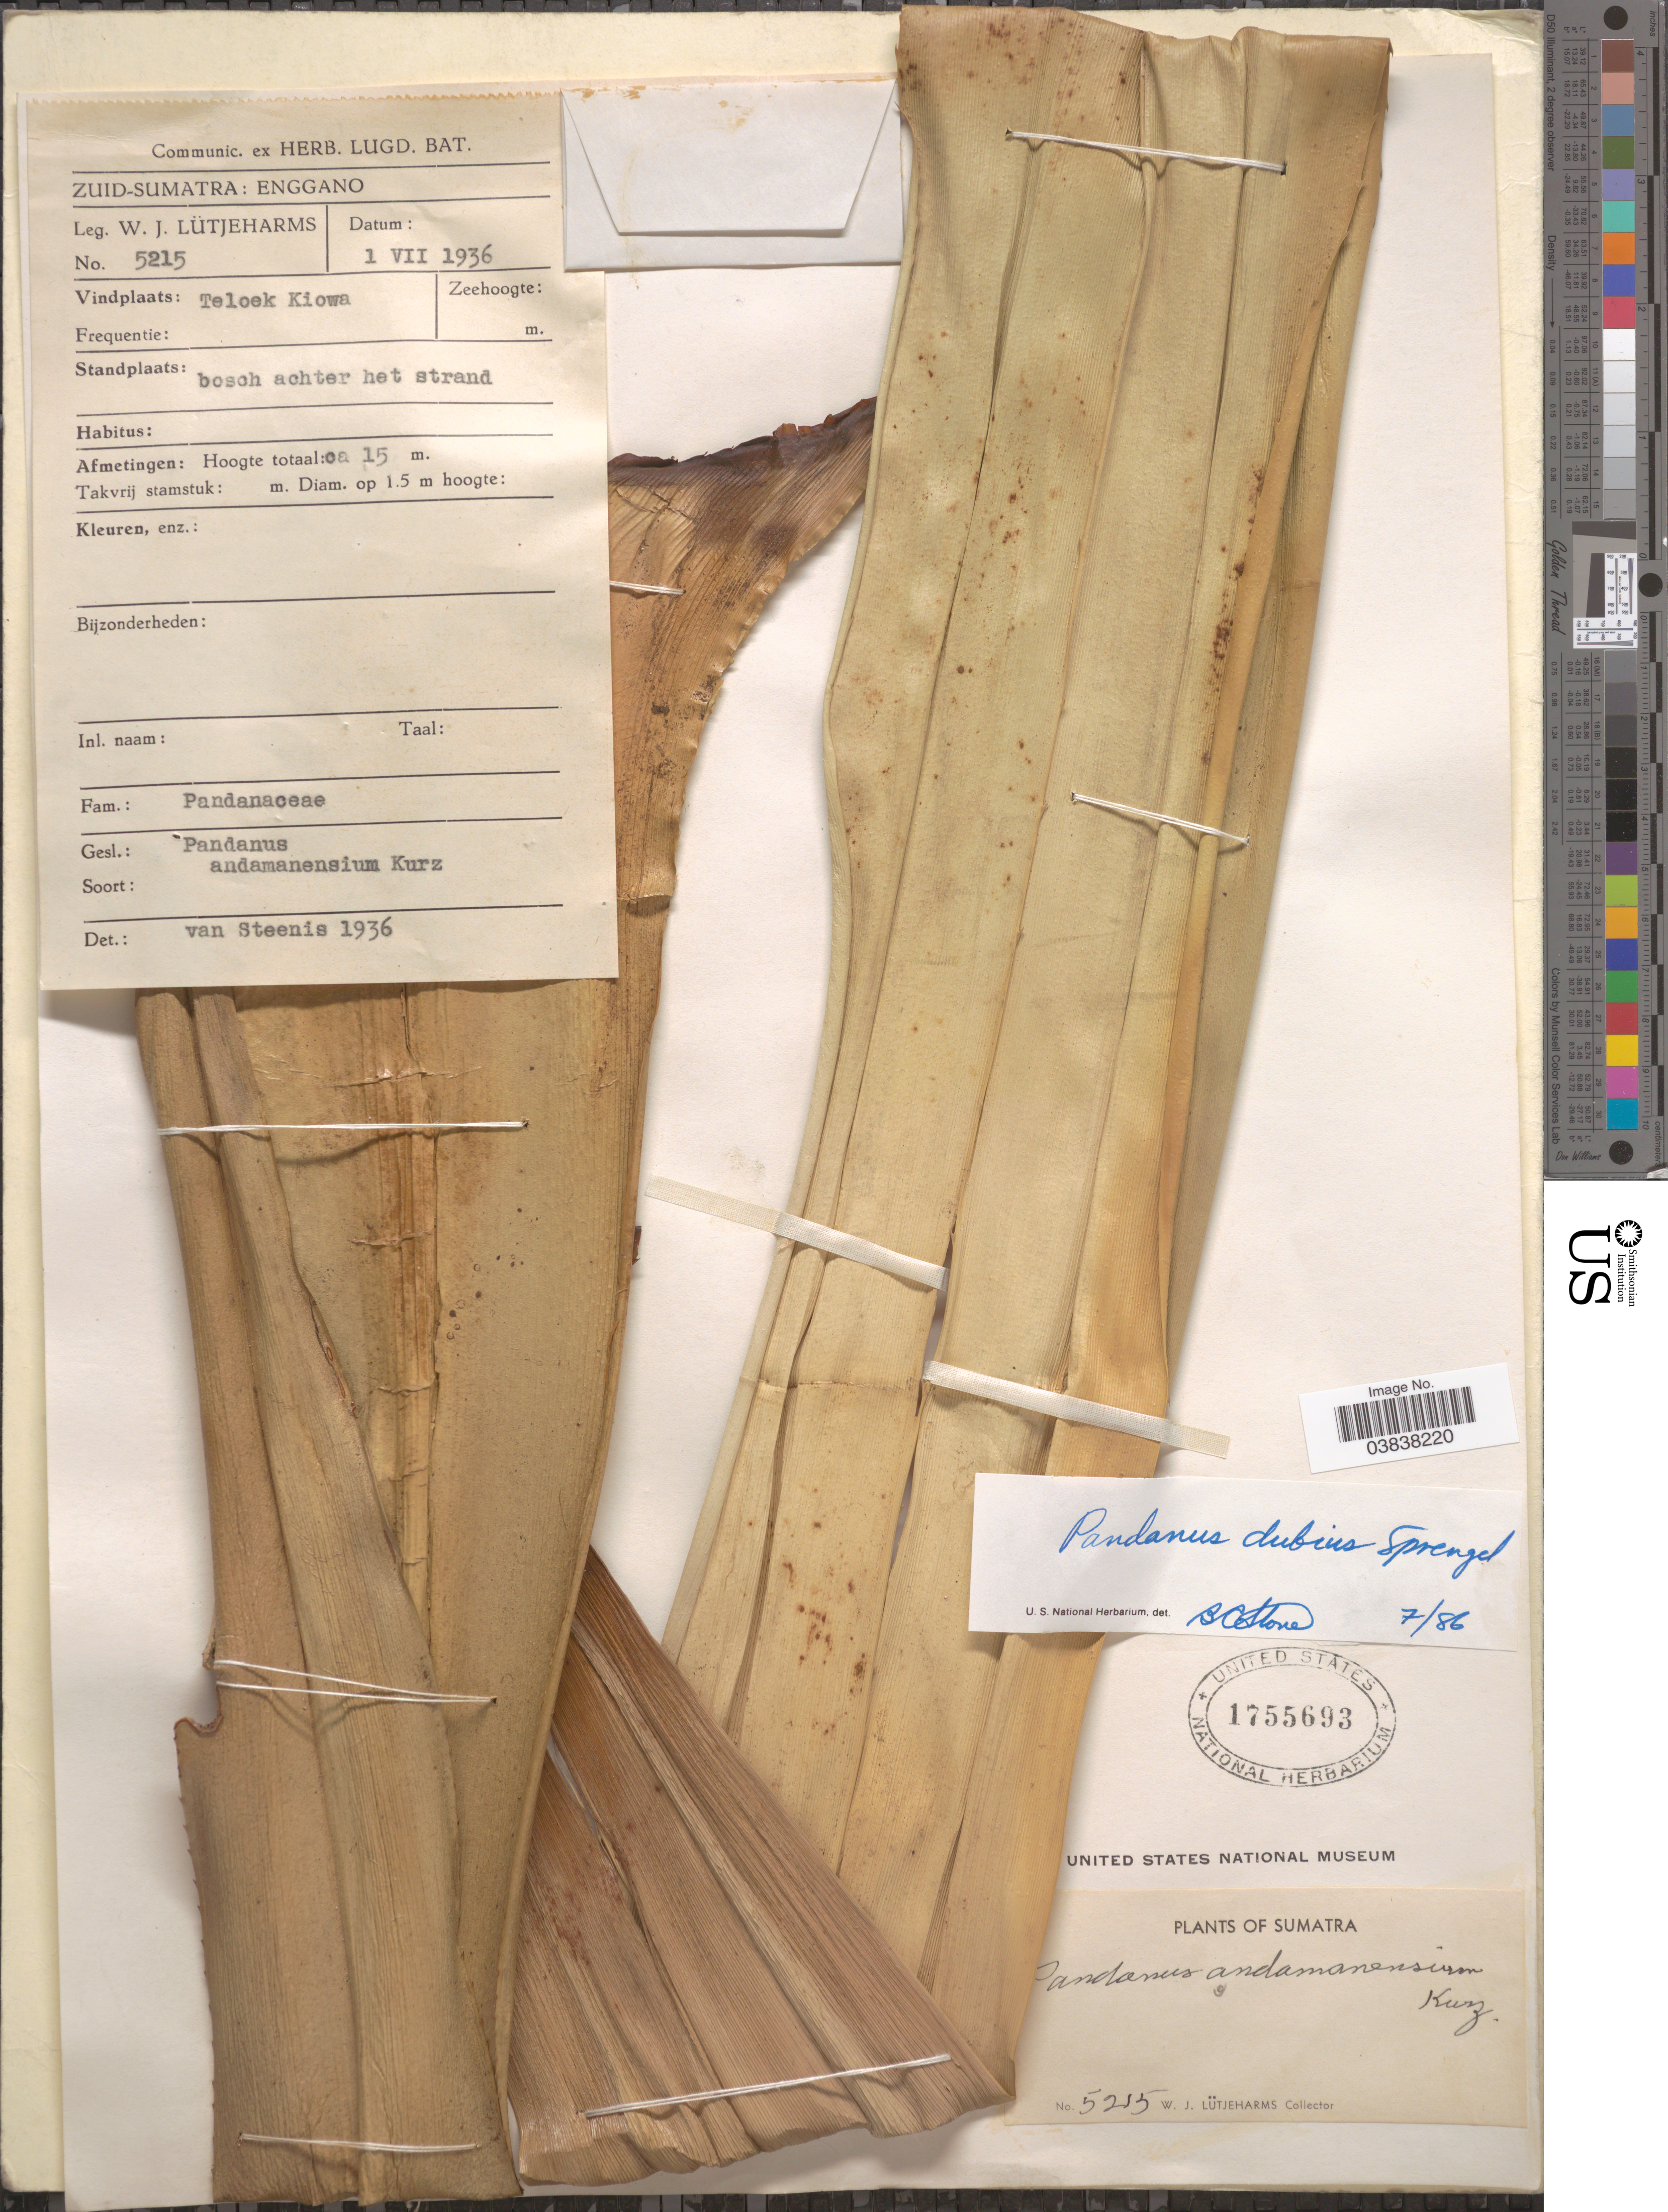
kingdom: Plantae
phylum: Tracheophyta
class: Liliopsida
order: Pandanales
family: Pandanaceae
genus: Pandanus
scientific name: Pandanus dubius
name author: Spreng.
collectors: W. Lütjeharms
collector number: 5215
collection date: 1936-07-01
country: Indonesia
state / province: Sumatra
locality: Zuid-Sumatra: Enggano. Teloek Kiowa.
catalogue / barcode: US 1755693